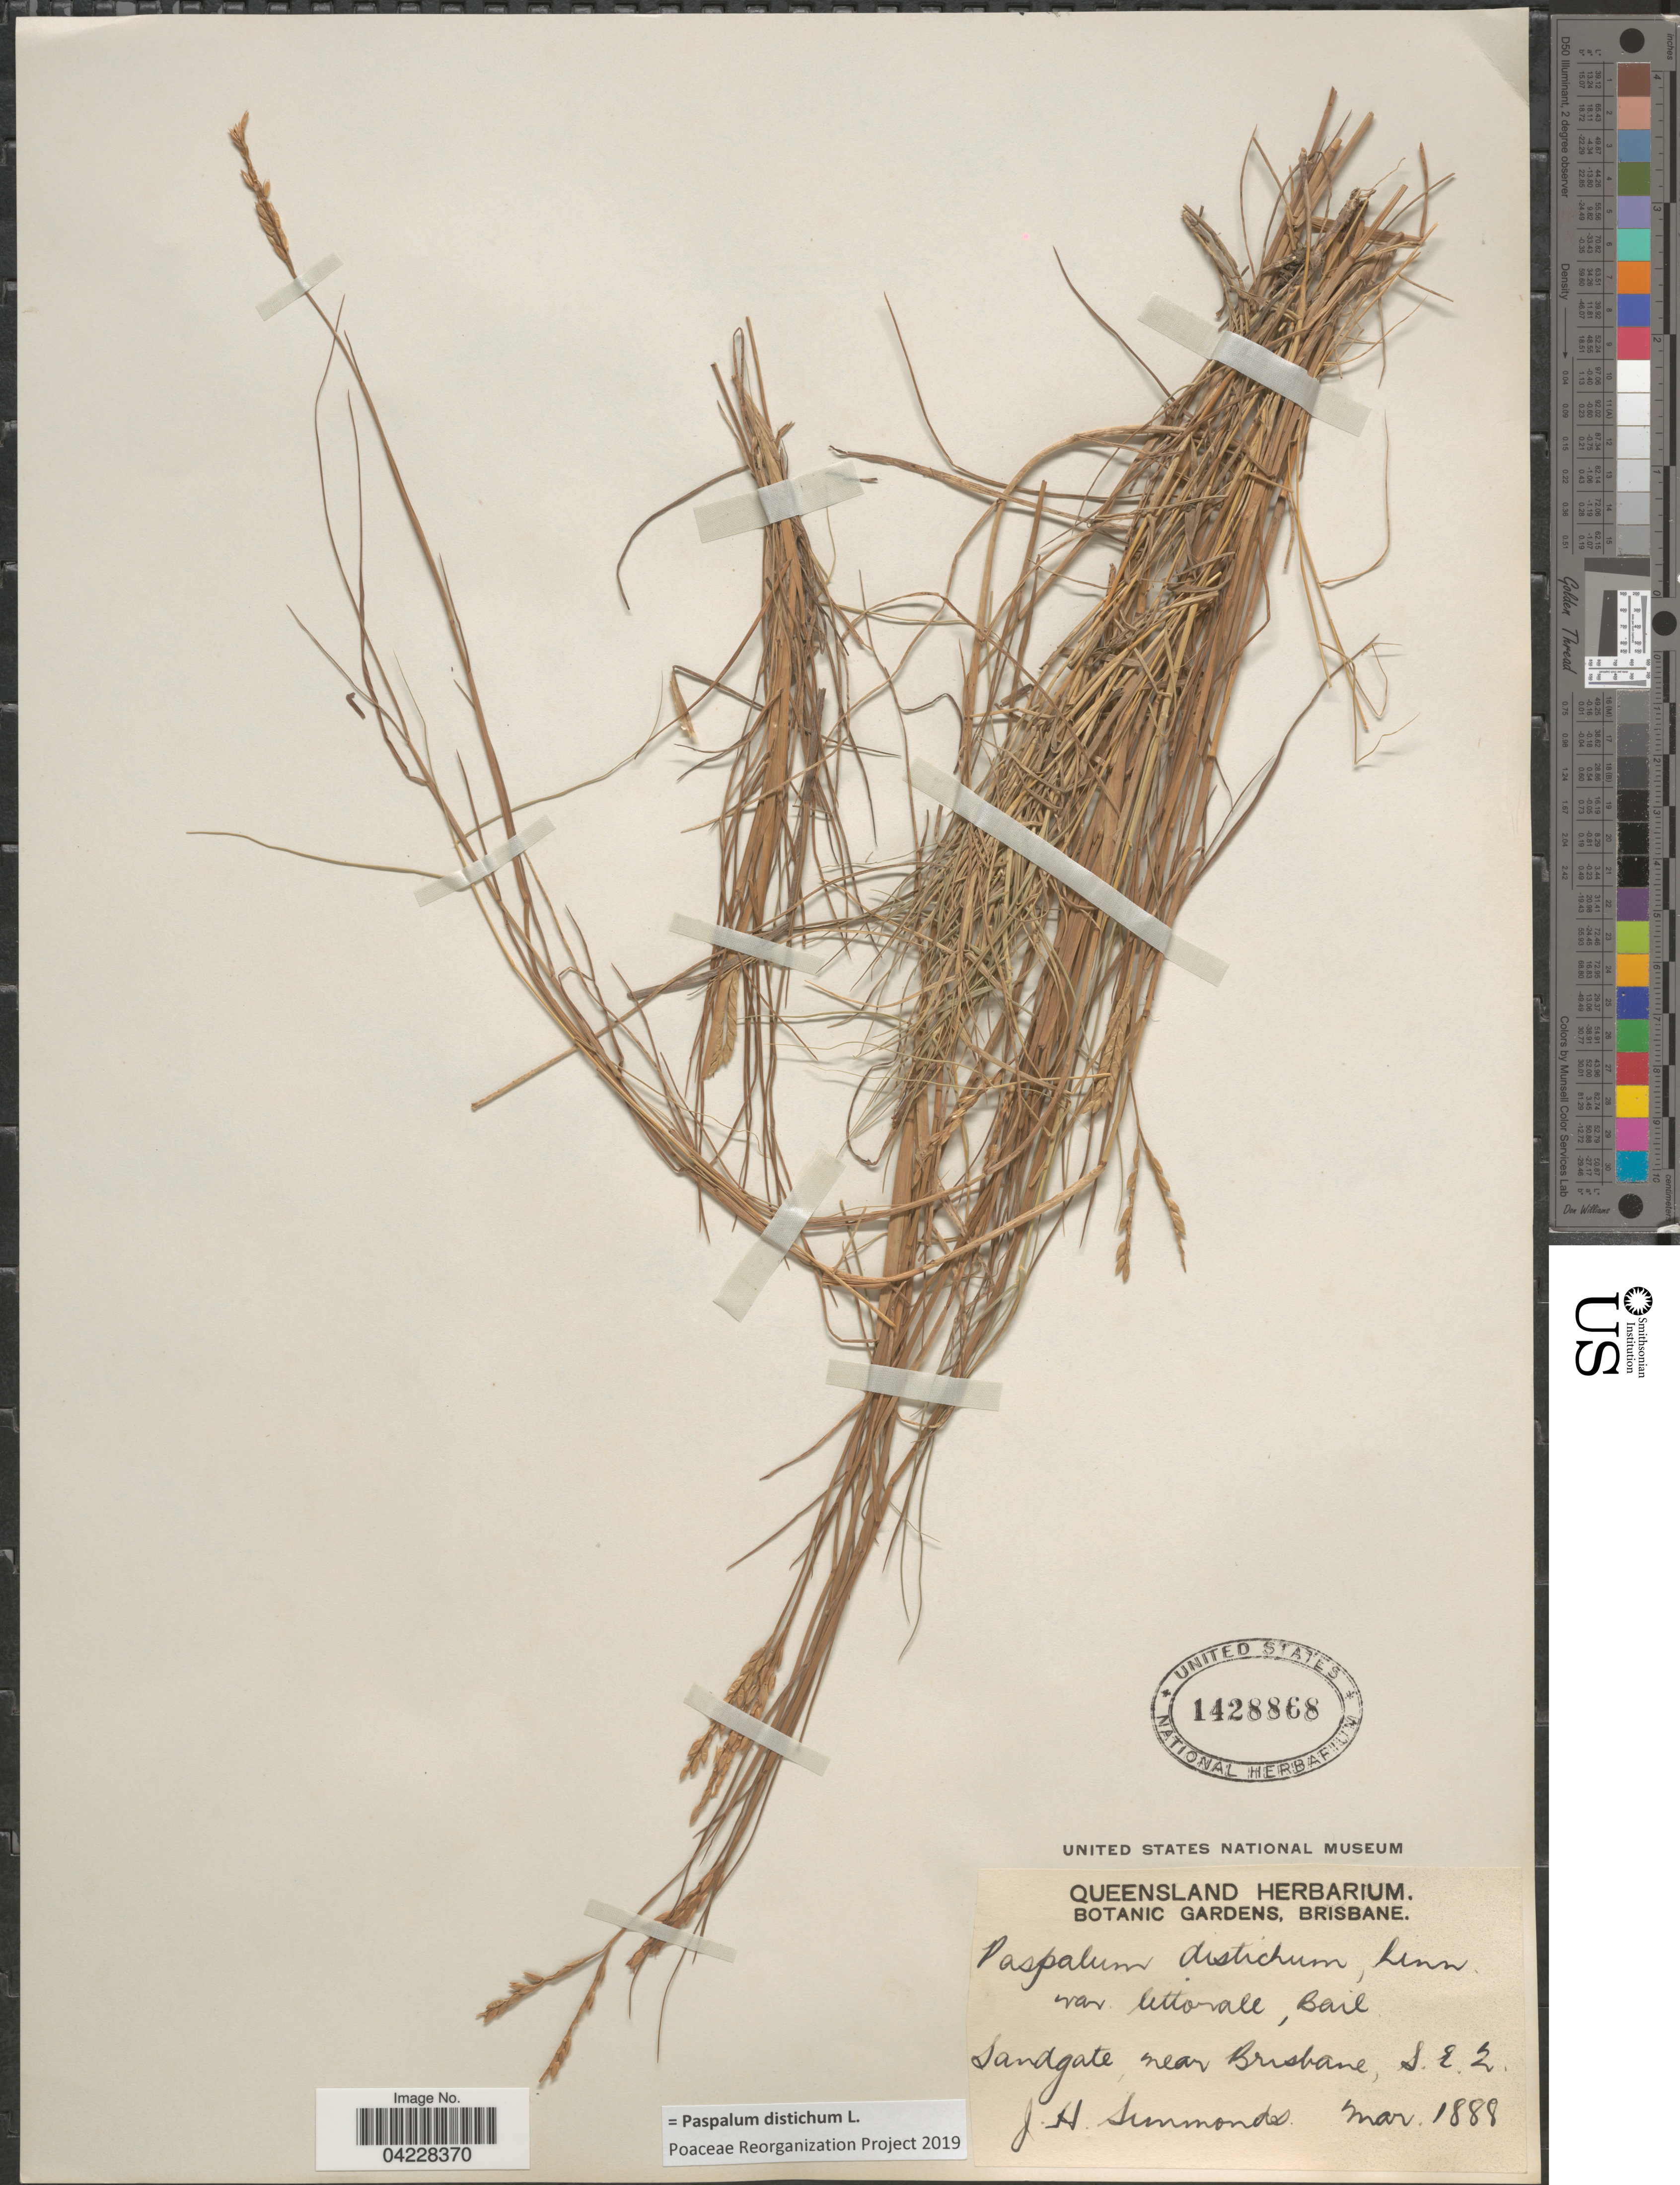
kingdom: Plantae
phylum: Tracheophyta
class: Liliopsida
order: Poales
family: Poaceae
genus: Paspalum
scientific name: Paspalum distichum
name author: L.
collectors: J. Simmonds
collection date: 1888-03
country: Australia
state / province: Queensland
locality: Sandgate, near Brisbane, S.E.W.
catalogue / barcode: US 1428868